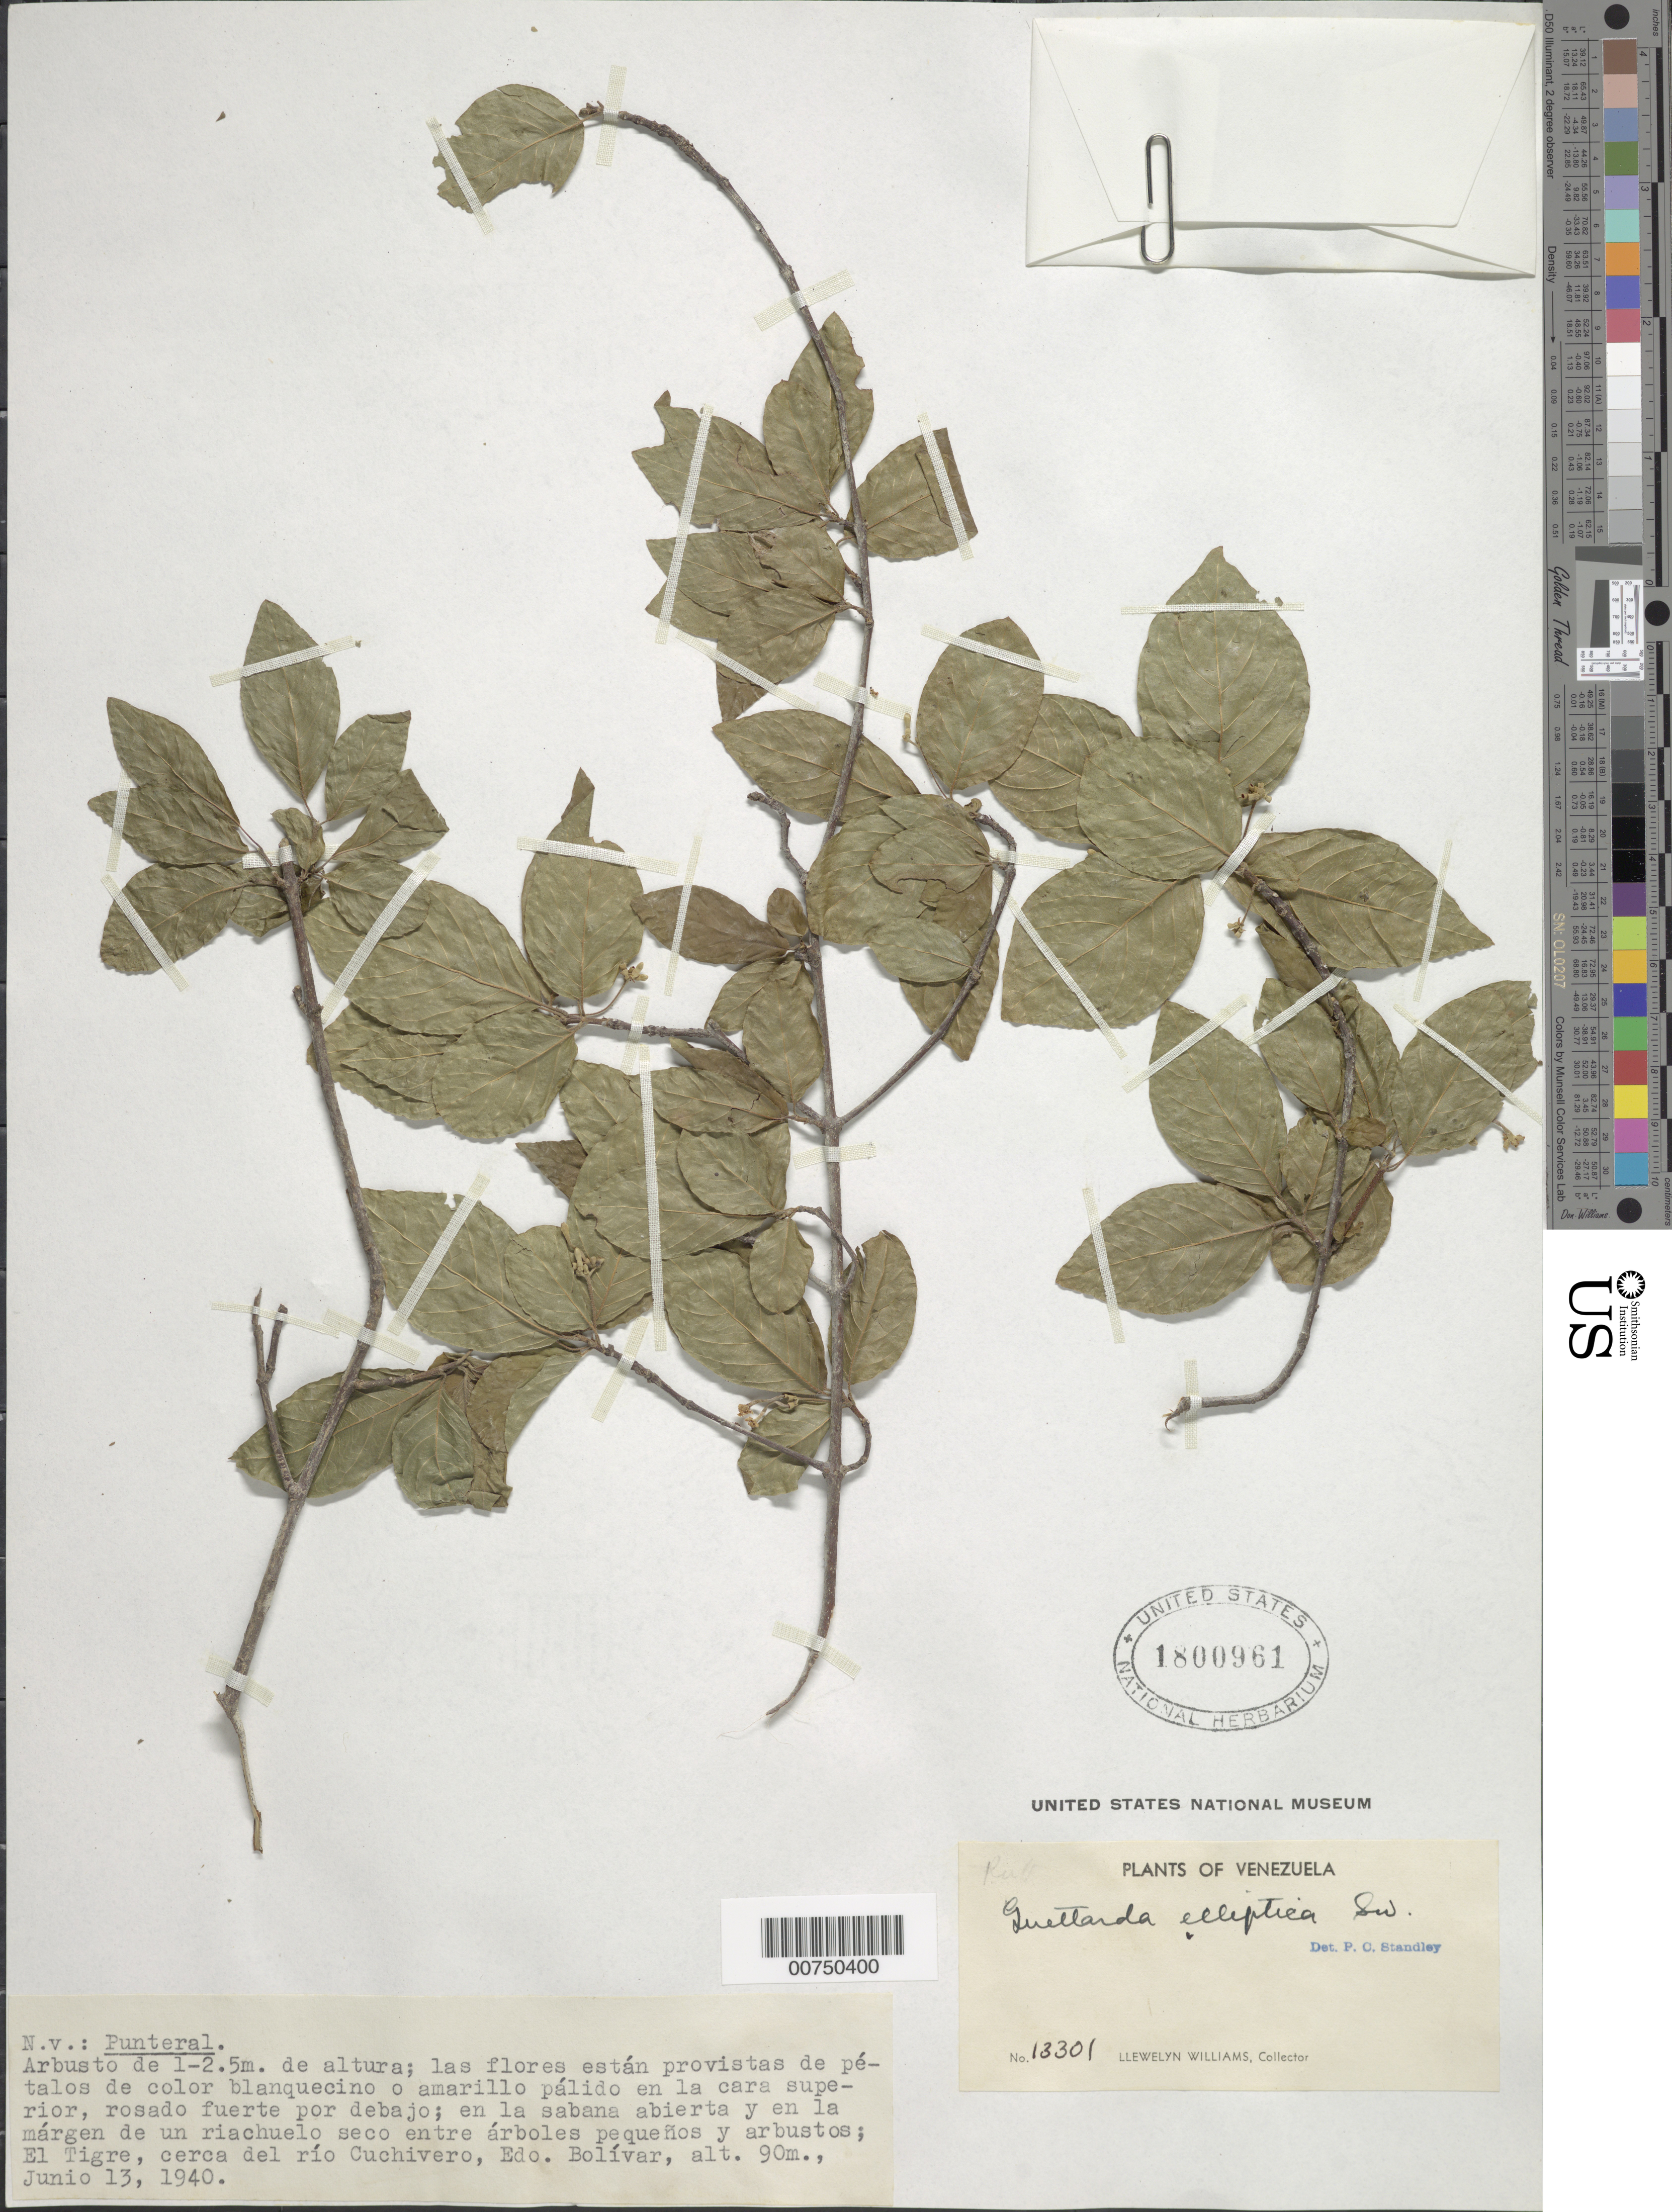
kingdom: Plantae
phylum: Tracheophyta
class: Magnoliopsida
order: Gentianales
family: Rubiaceae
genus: Guettarda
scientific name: Guettarda elliptica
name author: Sw.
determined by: Standley, Paul C.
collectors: Ll. Williams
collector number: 13301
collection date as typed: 13-Jun-40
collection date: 1940-06-13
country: Venezuela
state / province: Bolívar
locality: El Tigre, cerca de El Río Cuchivero; San Vicente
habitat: Sabana abierta y en la margen de un riachuelo seco entre arbols pequenos y arubstos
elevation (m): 95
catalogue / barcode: US 1800961